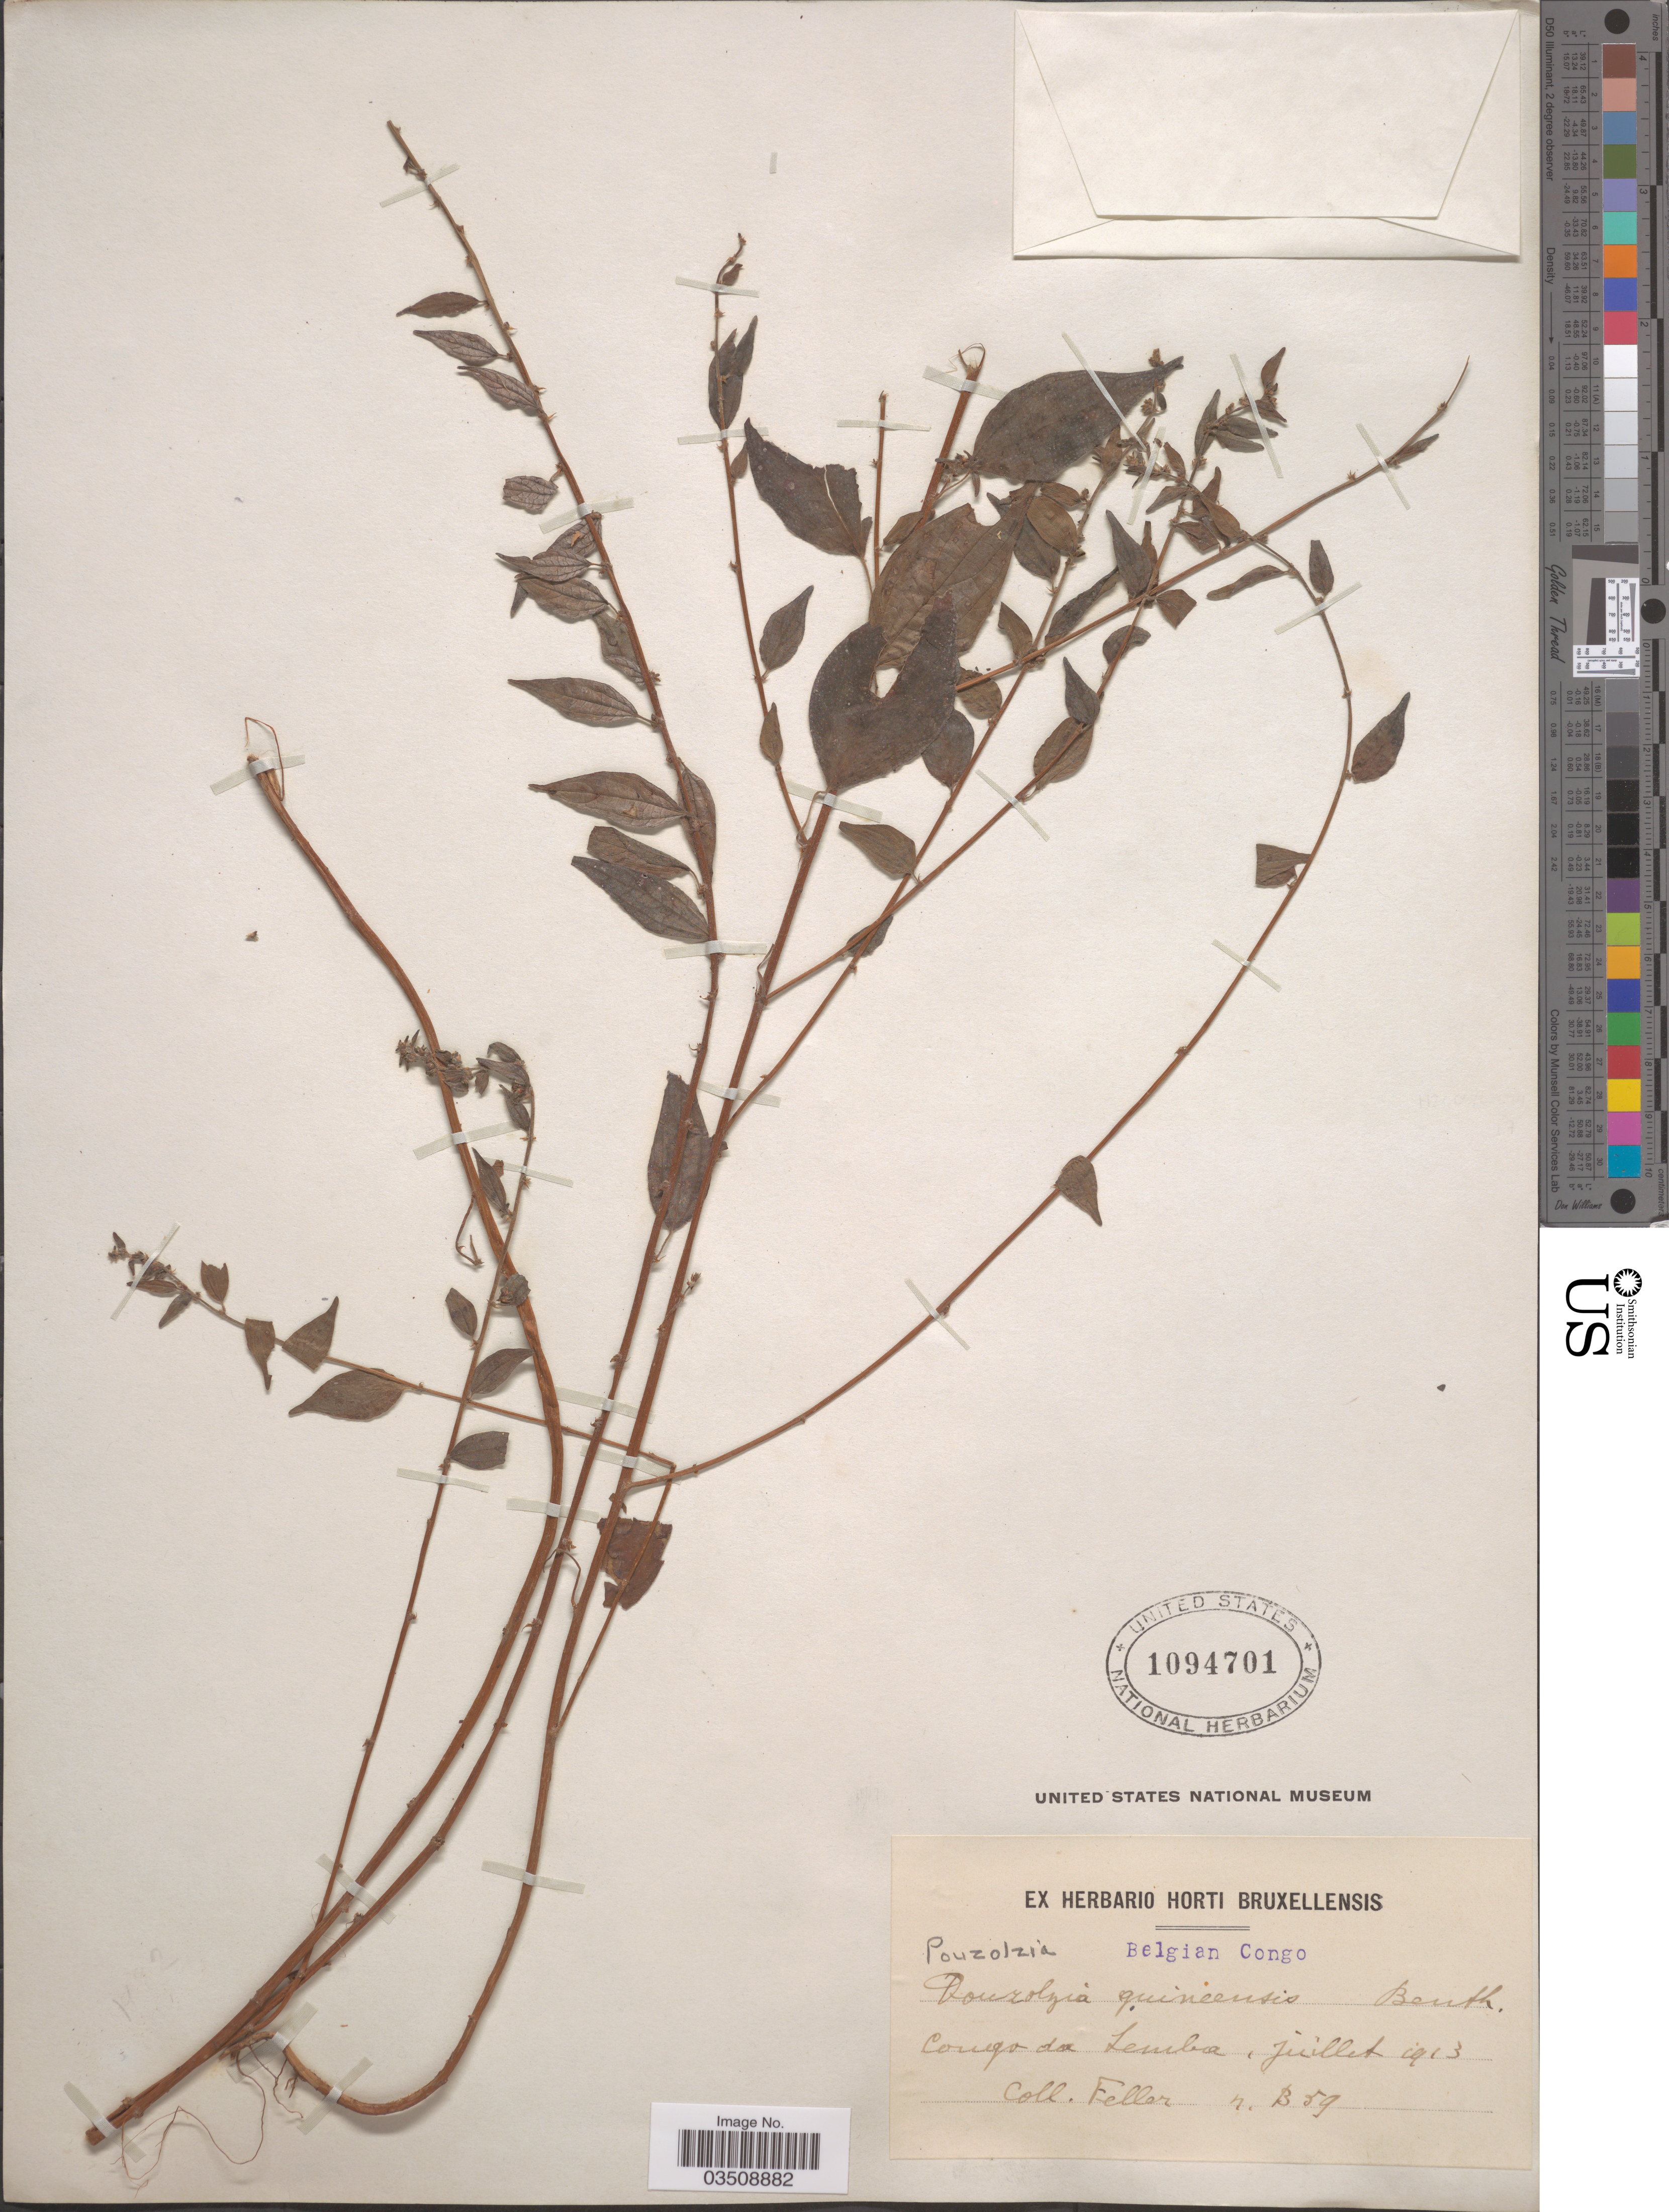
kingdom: Plantae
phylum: Tracheophyta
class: Magnoliopsida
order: Rosales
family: Urticaceae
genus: Pouzolzia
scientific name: Pouzolzia guineensis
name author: Benth.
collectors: Feller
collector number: B59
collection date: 1913-07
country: Congo, Democratic Republic of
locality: Belgian Congo. Congo da Lemba.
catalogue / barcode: US 1094701